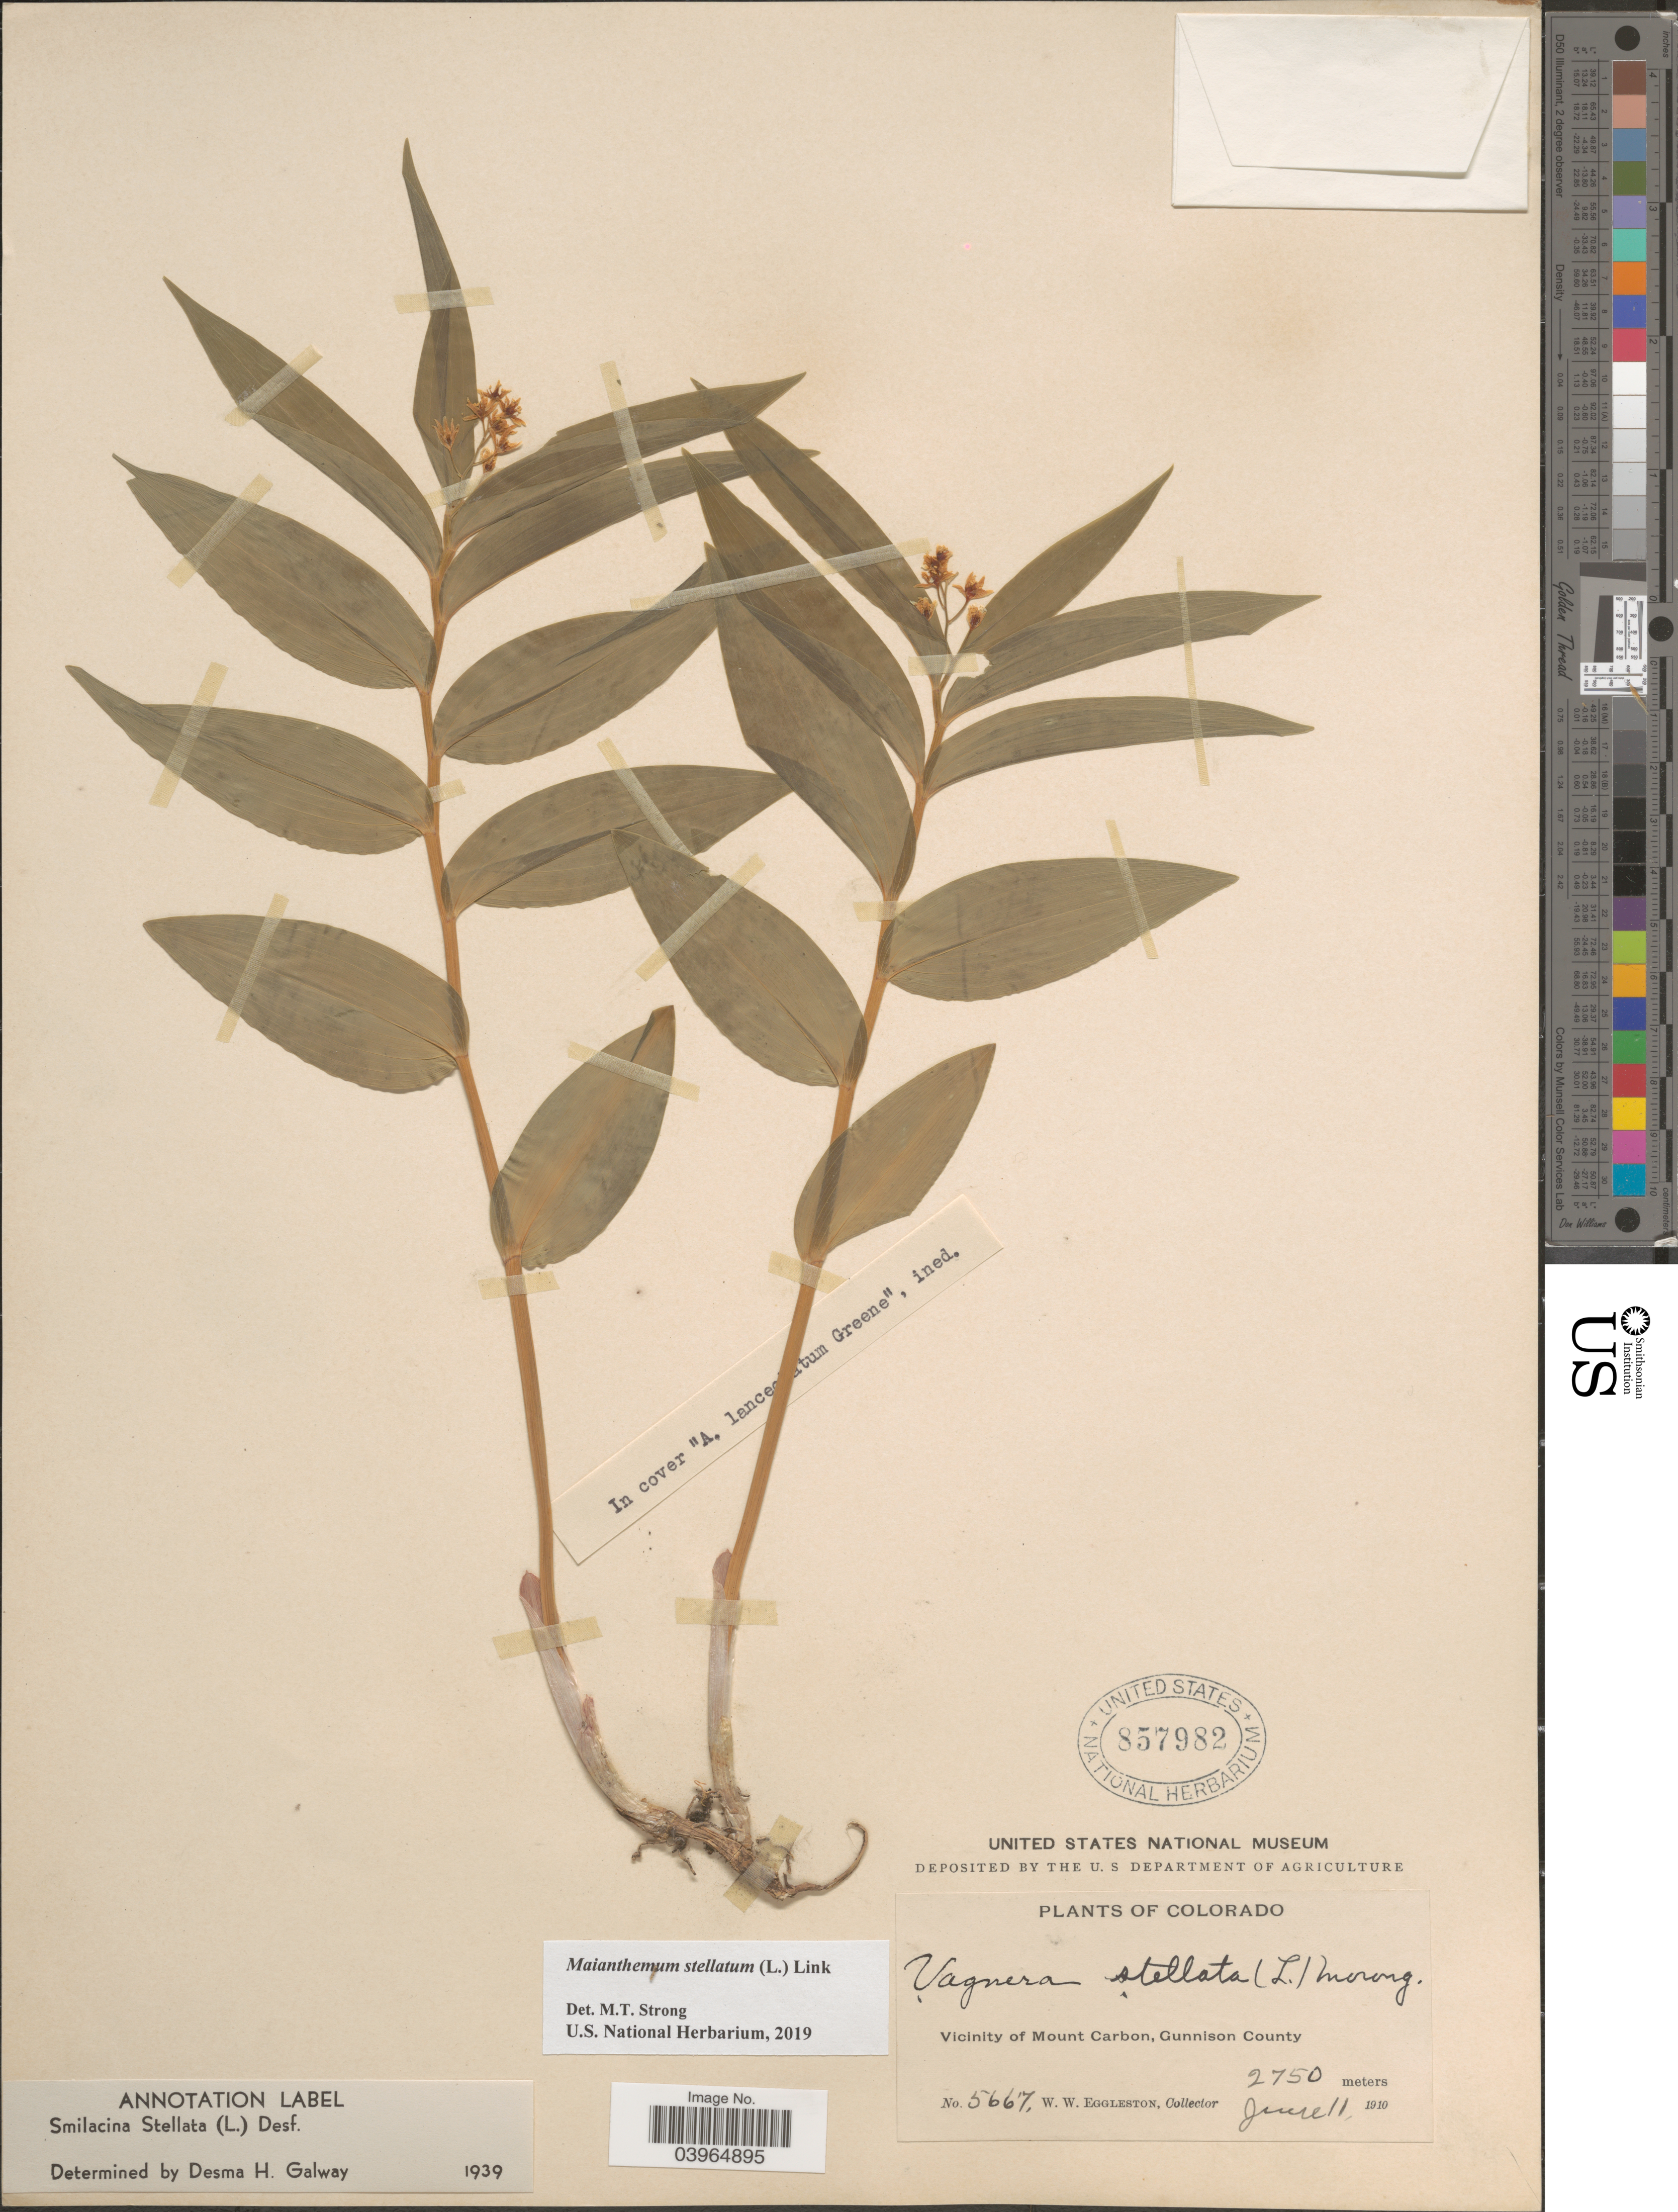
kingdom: Plantae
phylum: Tracheophyta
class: Liliopsida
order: Asparagales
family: Asparagaceae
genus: Maianthemum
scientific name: Maianthemum stellatum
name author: (L.) Link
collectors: W. W. Eggleston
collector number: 5667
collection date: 1910-06-11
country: United States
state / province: Colorado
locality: Vicinity of Mount Carbon, Gunnison County.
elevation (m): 2750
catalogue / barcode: US 857982